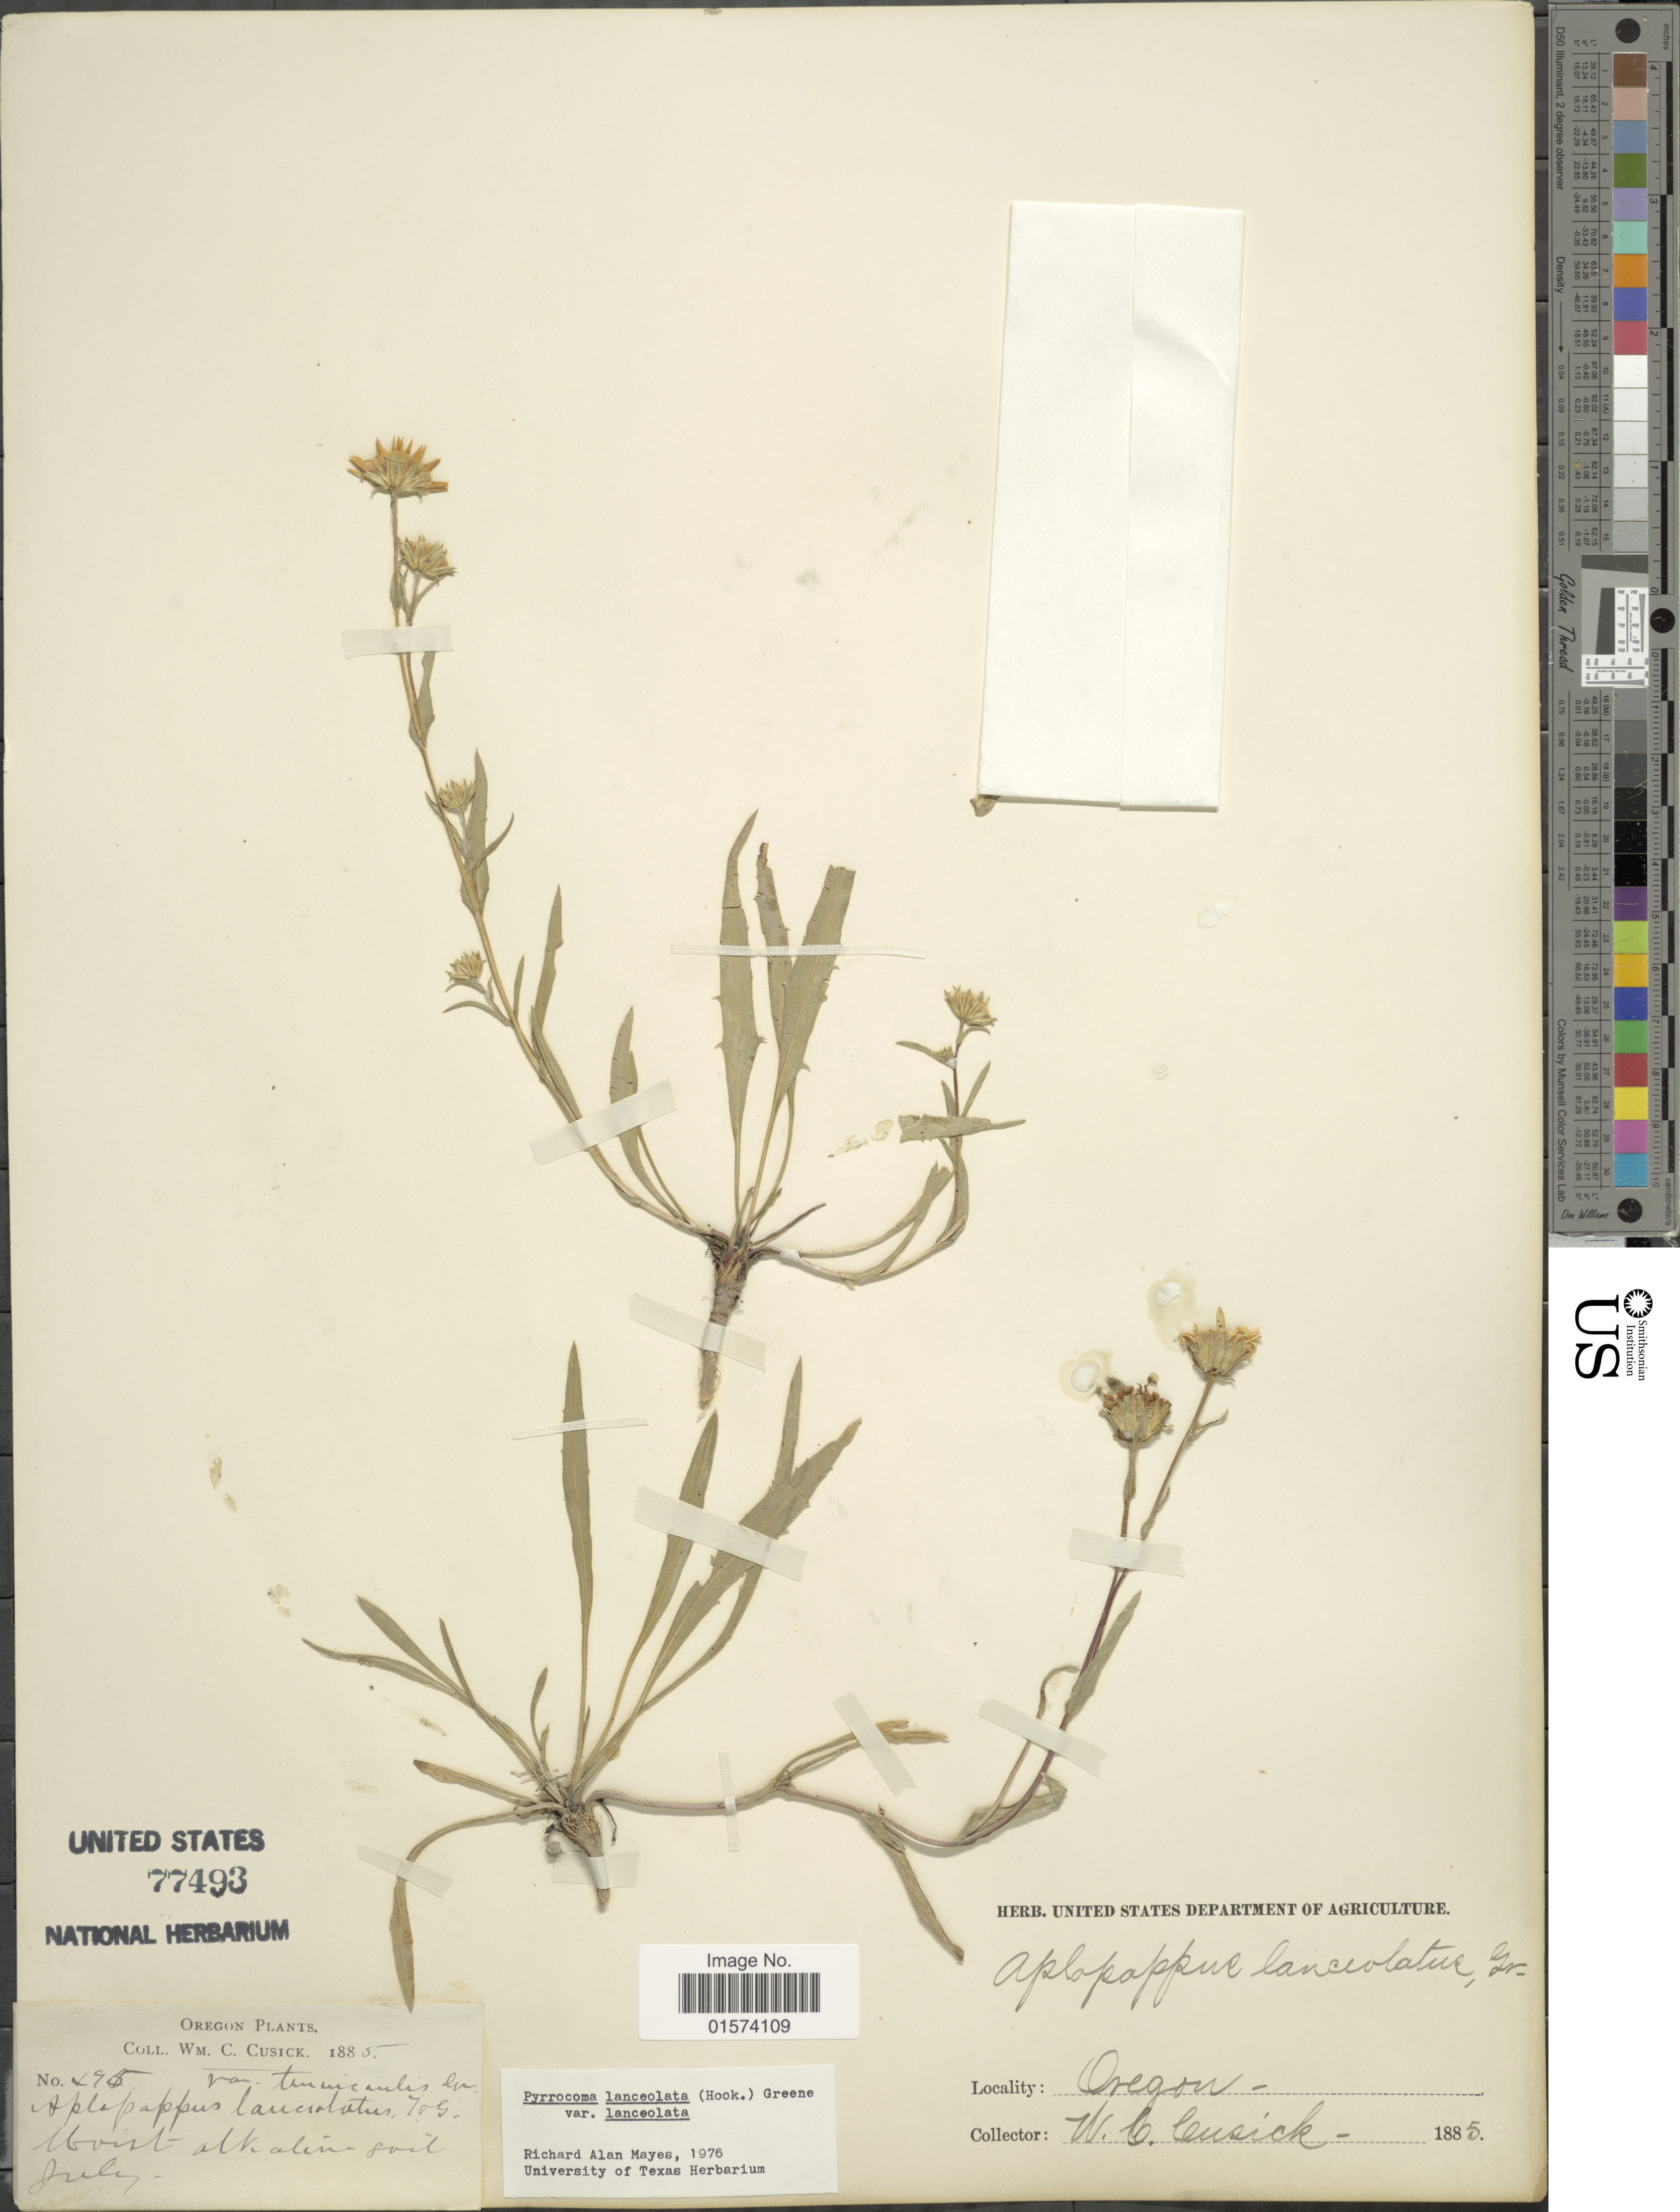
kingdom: Plantae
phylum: Tracheophyta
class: Magnoliopsida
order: Asterales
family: Asteraceae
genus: Pyrrocoma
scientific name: Pyrrocoma lanceolata var. lanceolata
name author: (Hook.) Greene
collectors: W. C. Cusick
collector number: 495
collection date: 1885-07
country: United States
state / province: Oregon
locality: Moist alkaline soil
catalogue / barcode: US 77493